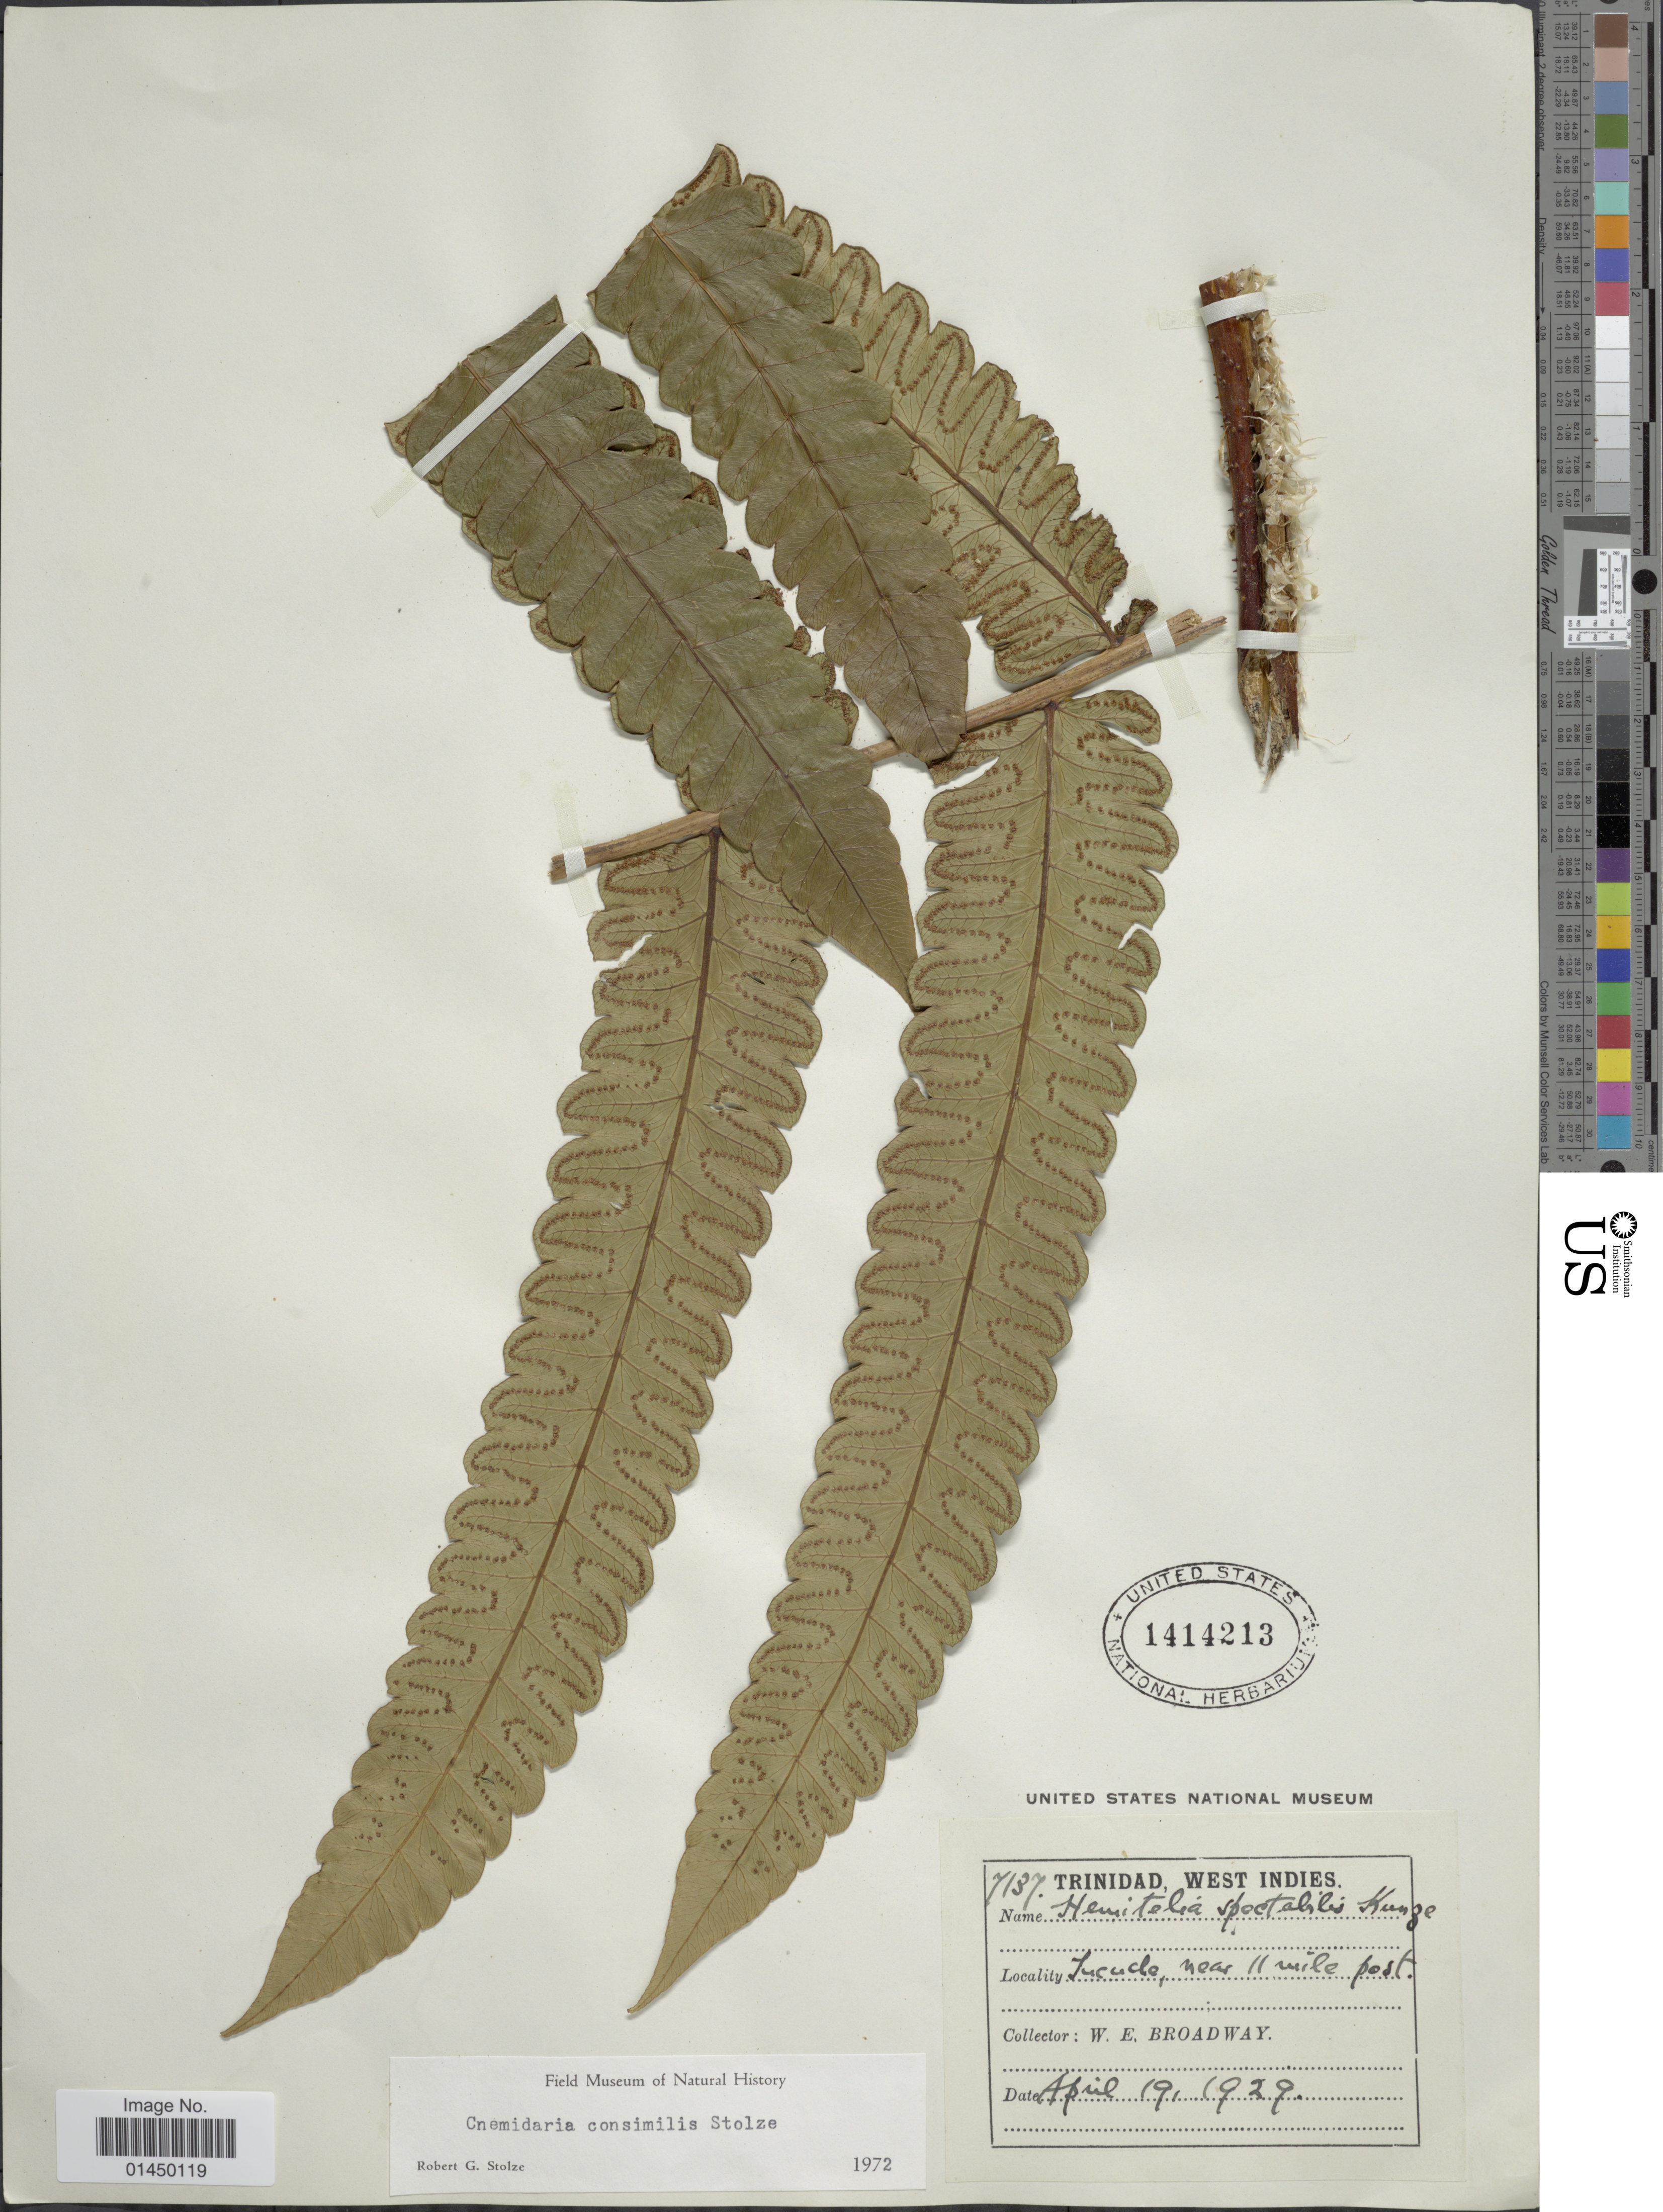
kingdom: Plantae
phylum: Tracheophyta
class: Polypodiopsida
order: Cyatheales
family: Cyatheaceae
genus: Cyathea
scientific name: Cyathea consimilis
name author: (Stolze) Lehnert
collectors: W. E. Broadway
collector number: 7137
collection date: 1929-04-19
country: Trinidad and Tobago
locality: Trinidad, West Indies, Tucucle, near 11 mile post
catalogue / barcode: US 1414213